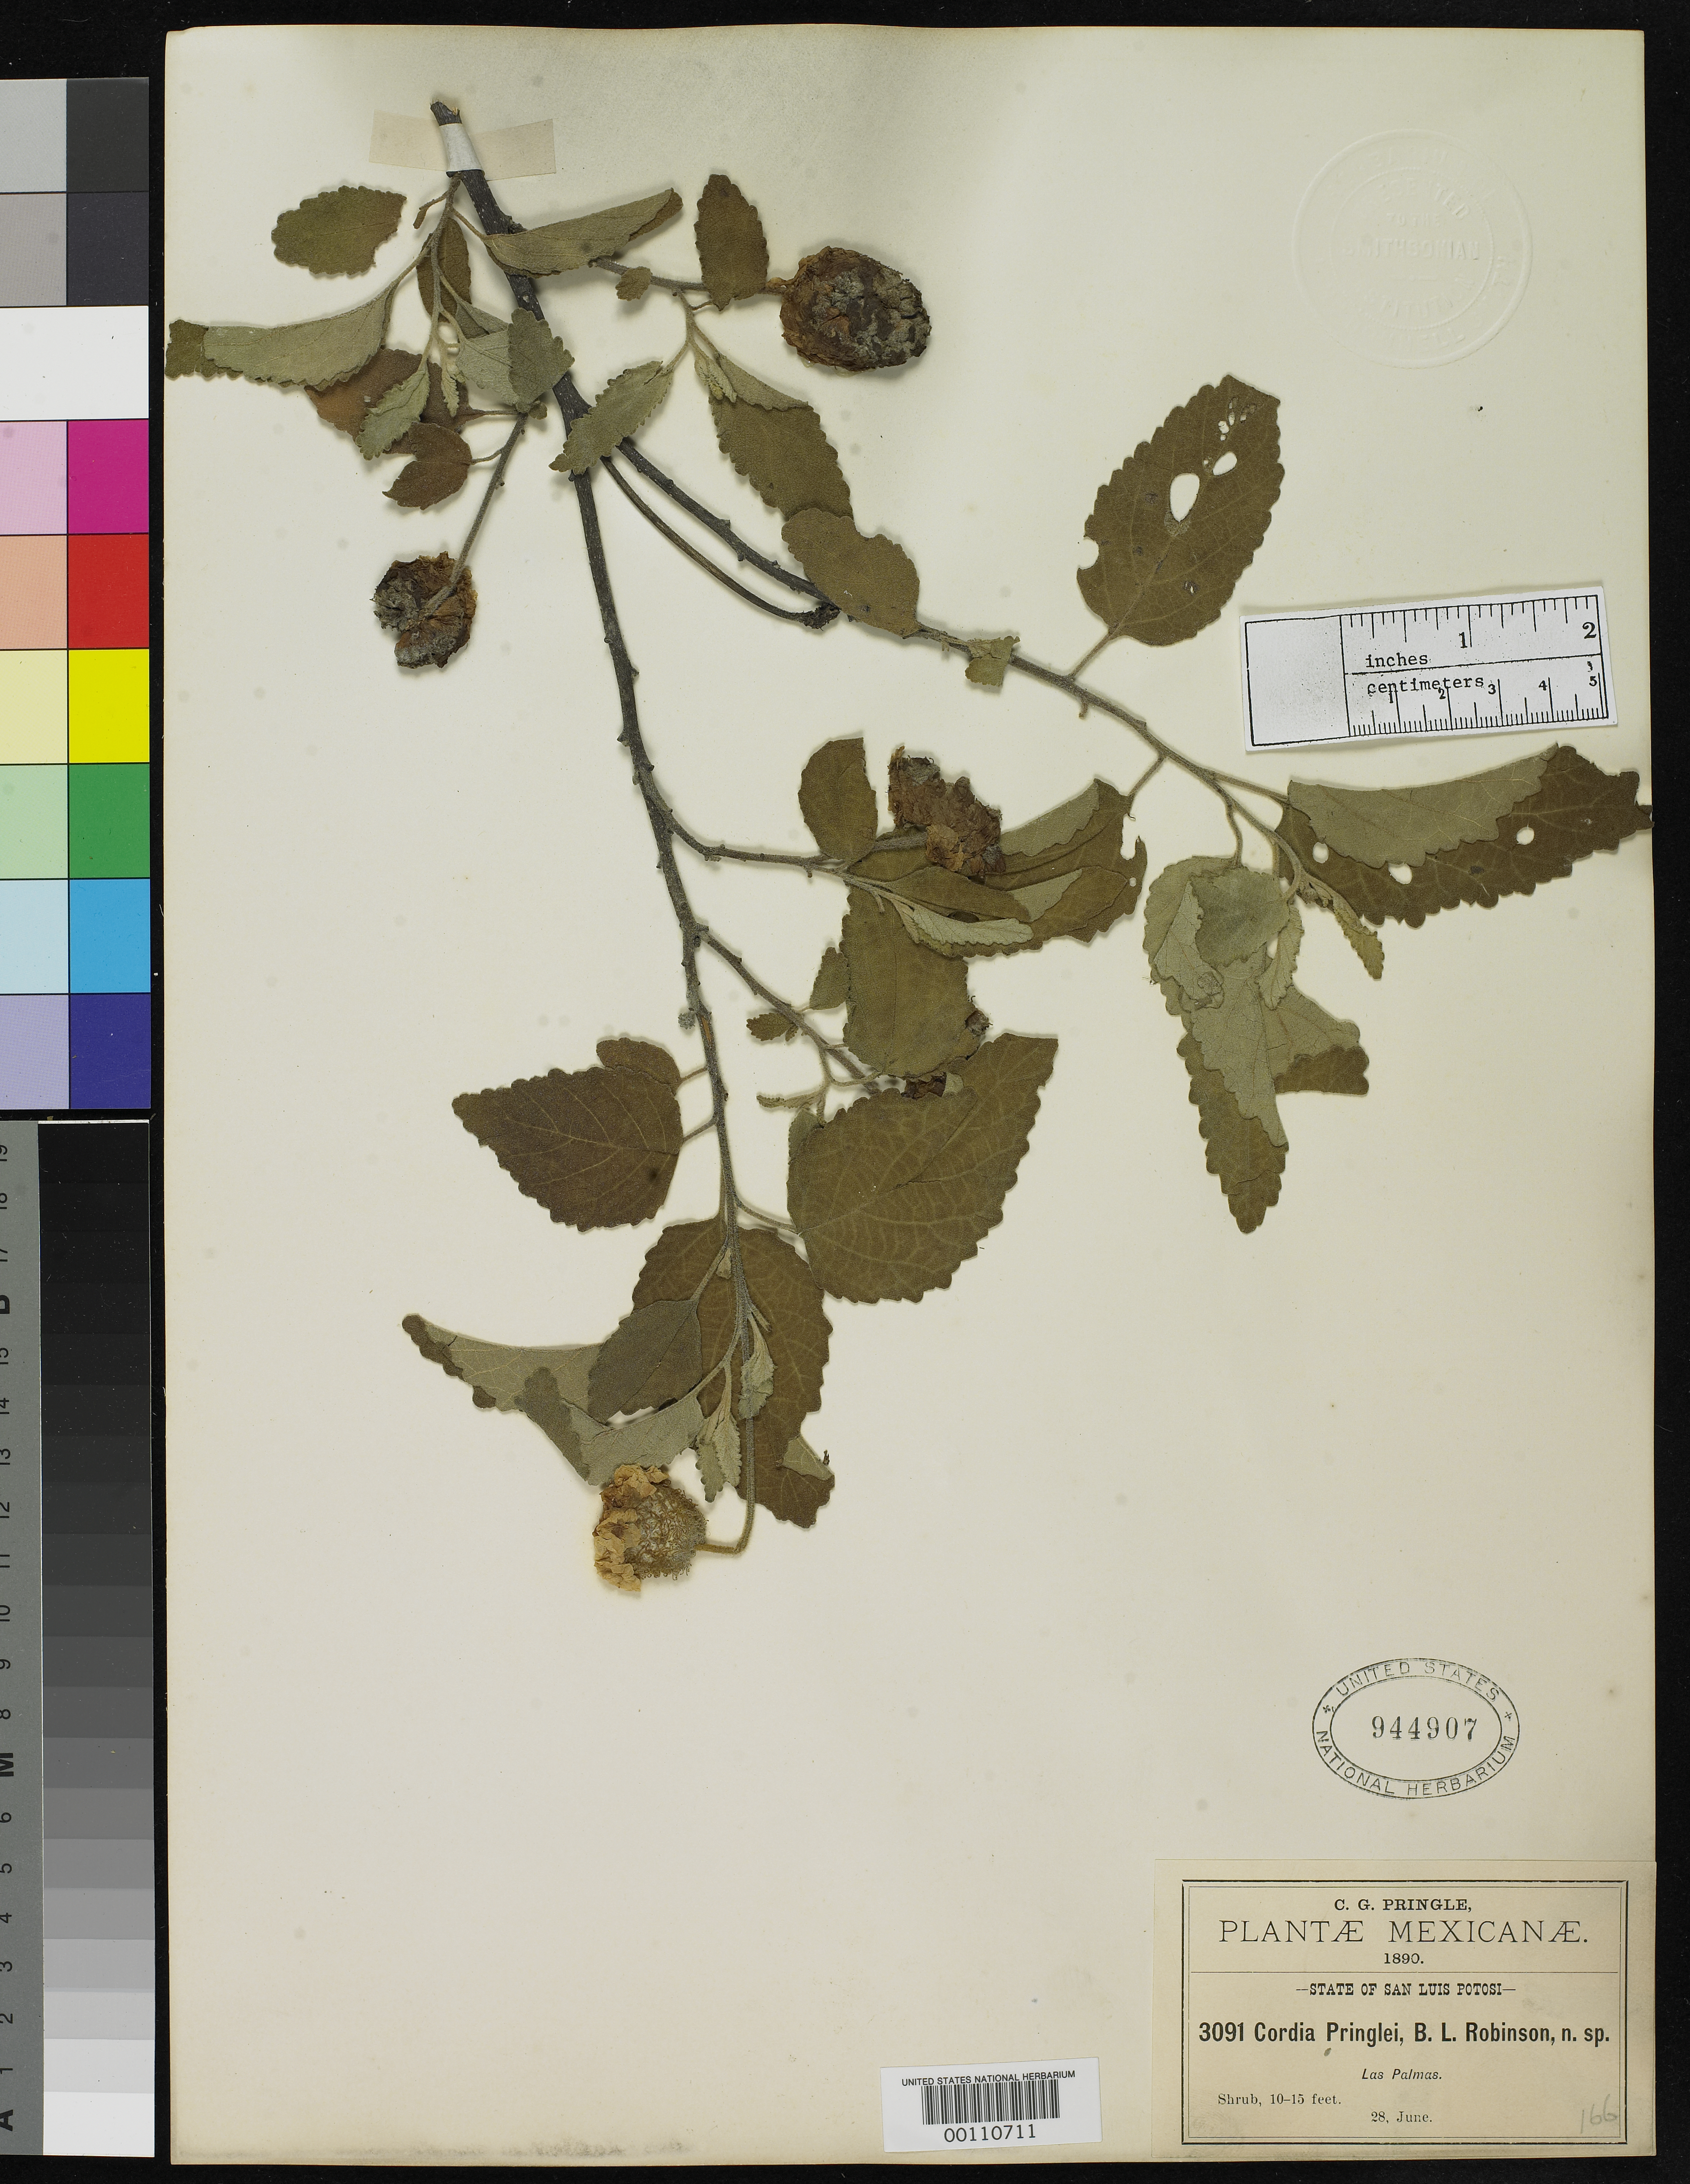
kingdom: Plantae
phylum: Tracheophyta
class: Magnoliopsida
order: Boraginales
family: Cordiaceae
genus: Cordia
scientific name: Cordia pringlei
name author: B.L. Rob.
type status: Isotype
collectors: C. G. Pringle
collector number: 3091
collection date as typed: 28 Jun 1890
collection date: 1890-06-28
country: Mexico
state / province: San Luis Potosi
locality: Las Palmas.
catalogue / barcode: US 944907